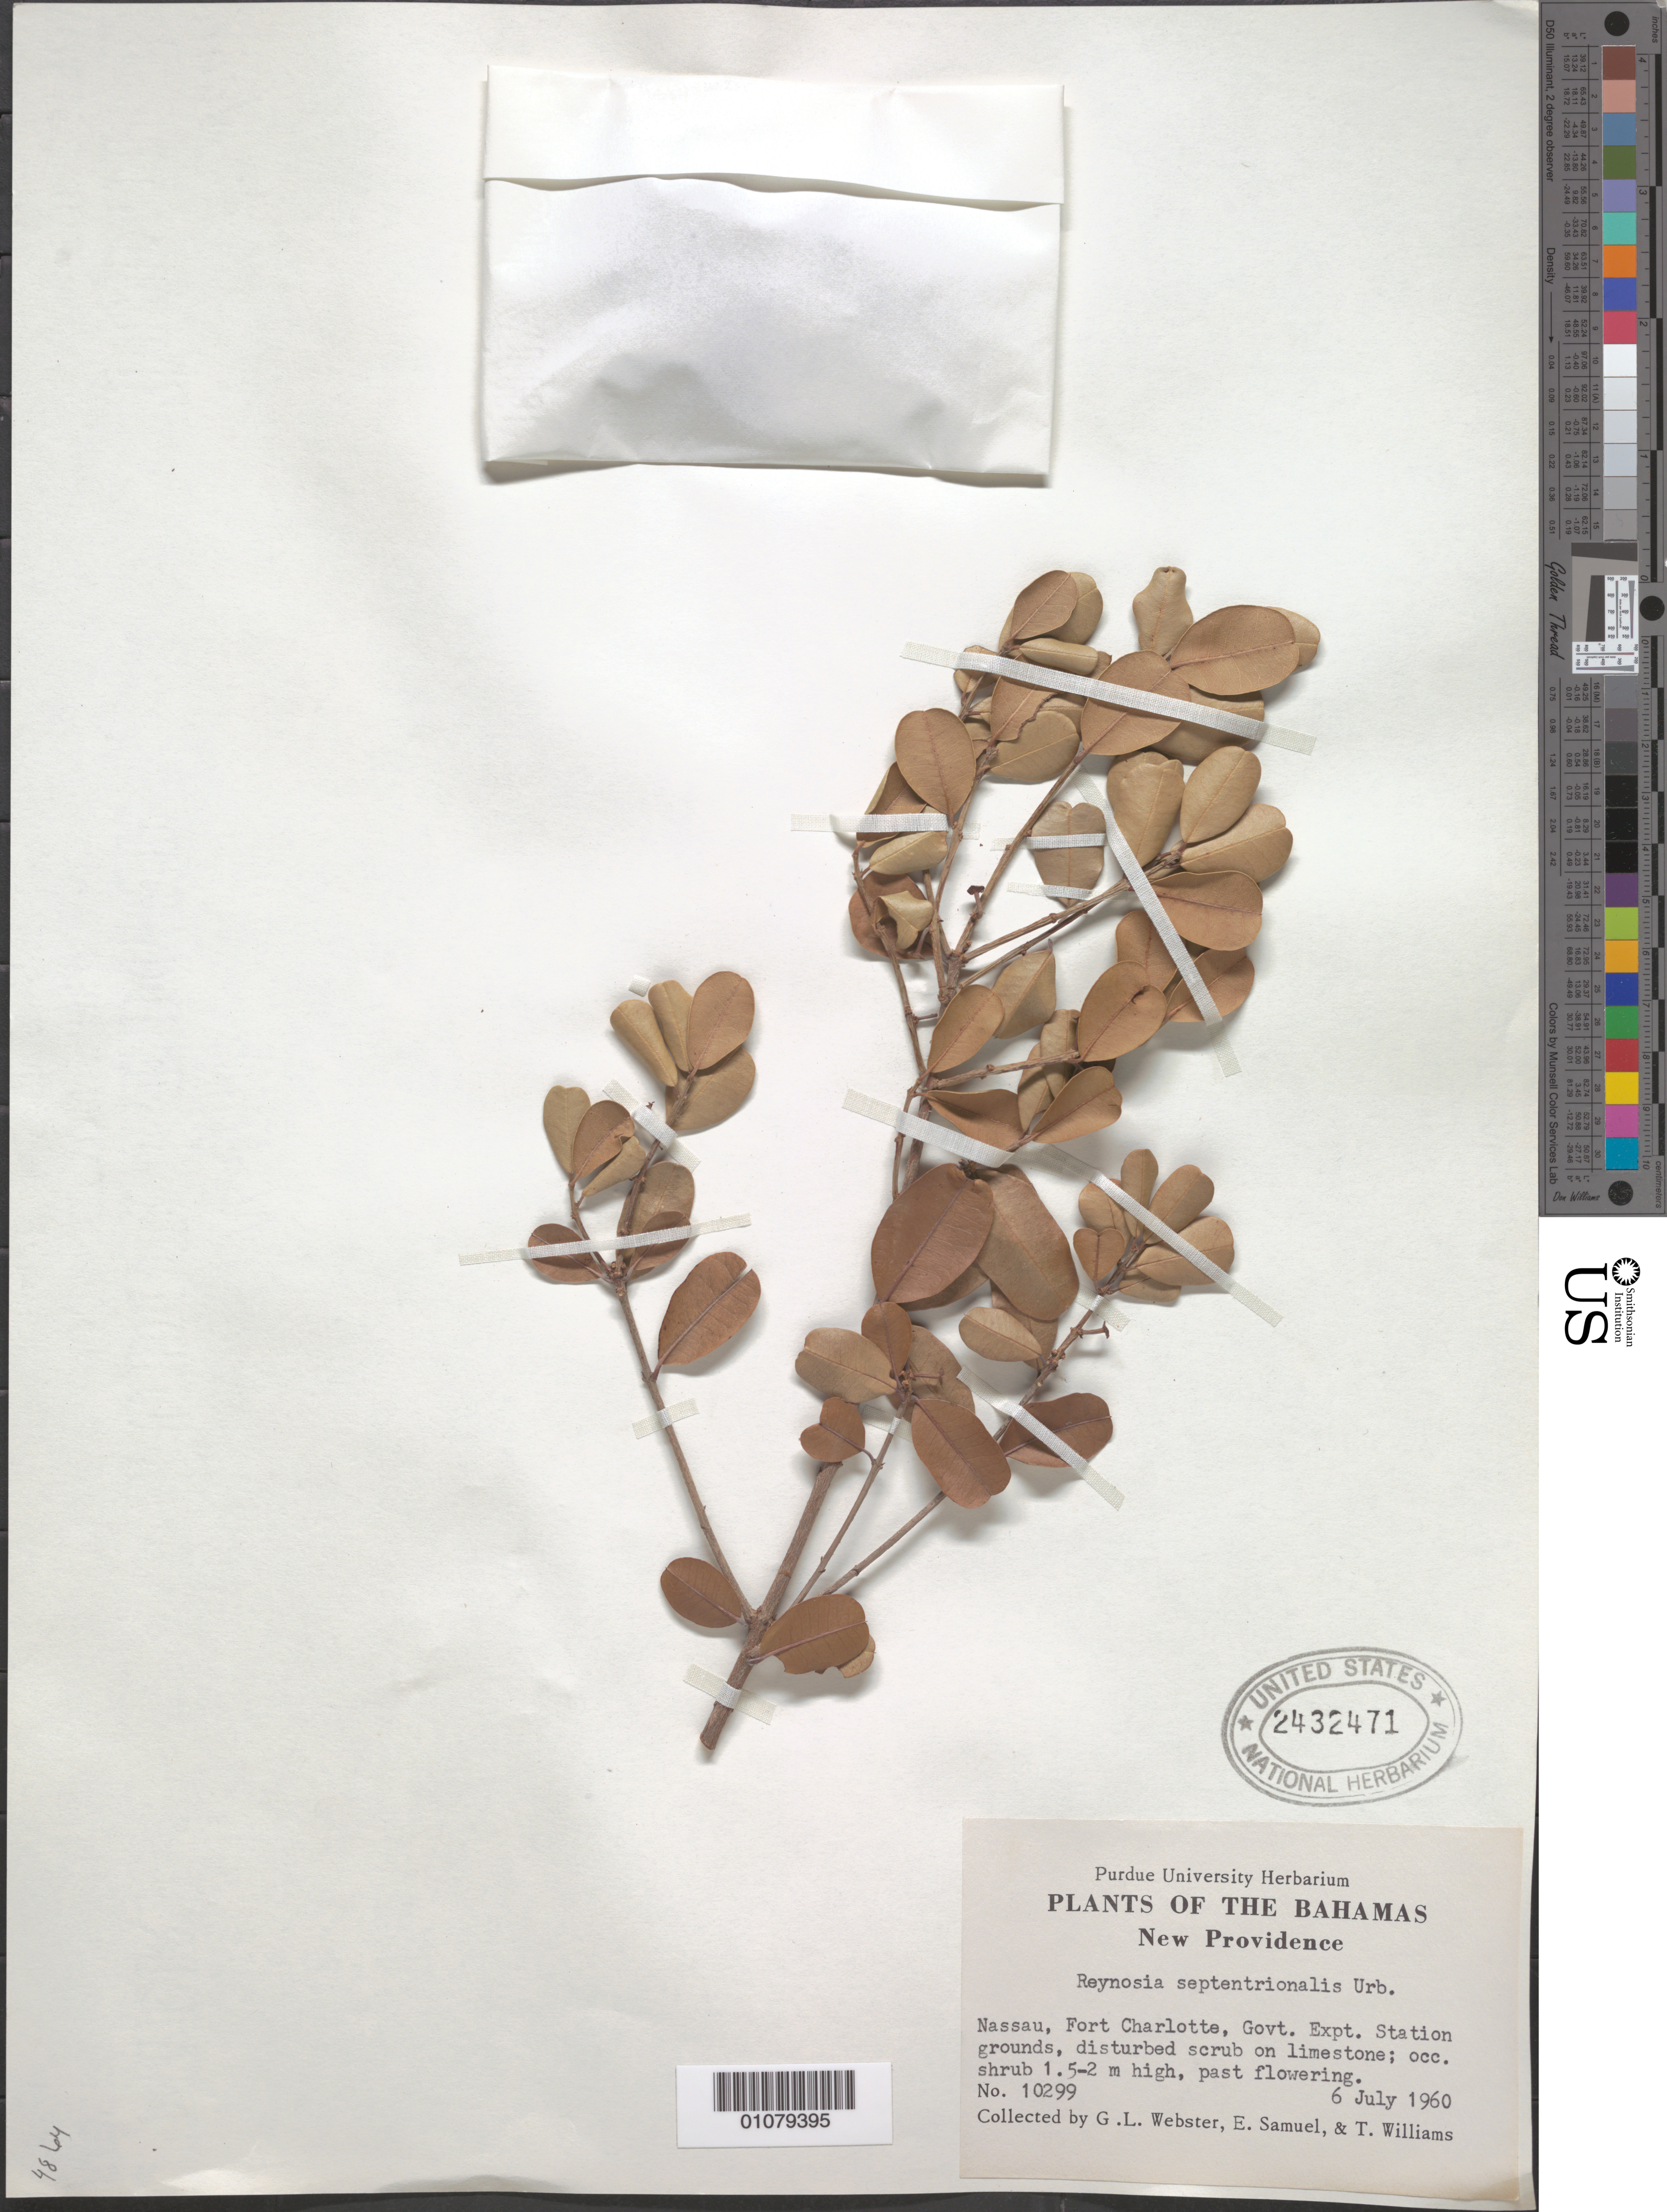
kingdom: Plantae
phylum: Tracheophyta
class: Magnoliopsida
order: Rosales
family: Rhamnaceae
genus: Reynosia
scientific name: Reynosia septentrionalis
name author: Urb.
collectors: G. L. Webster, E. Samuel & T. Williams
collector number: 10299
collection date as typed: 06 Jul 1960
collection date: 1960-07-06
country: Bahamas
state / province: New Providence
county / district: Nassau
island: New Providence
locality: Nassau, Fort Charlotte, Govt. Expt. Station grounds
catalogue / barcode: US 2432471